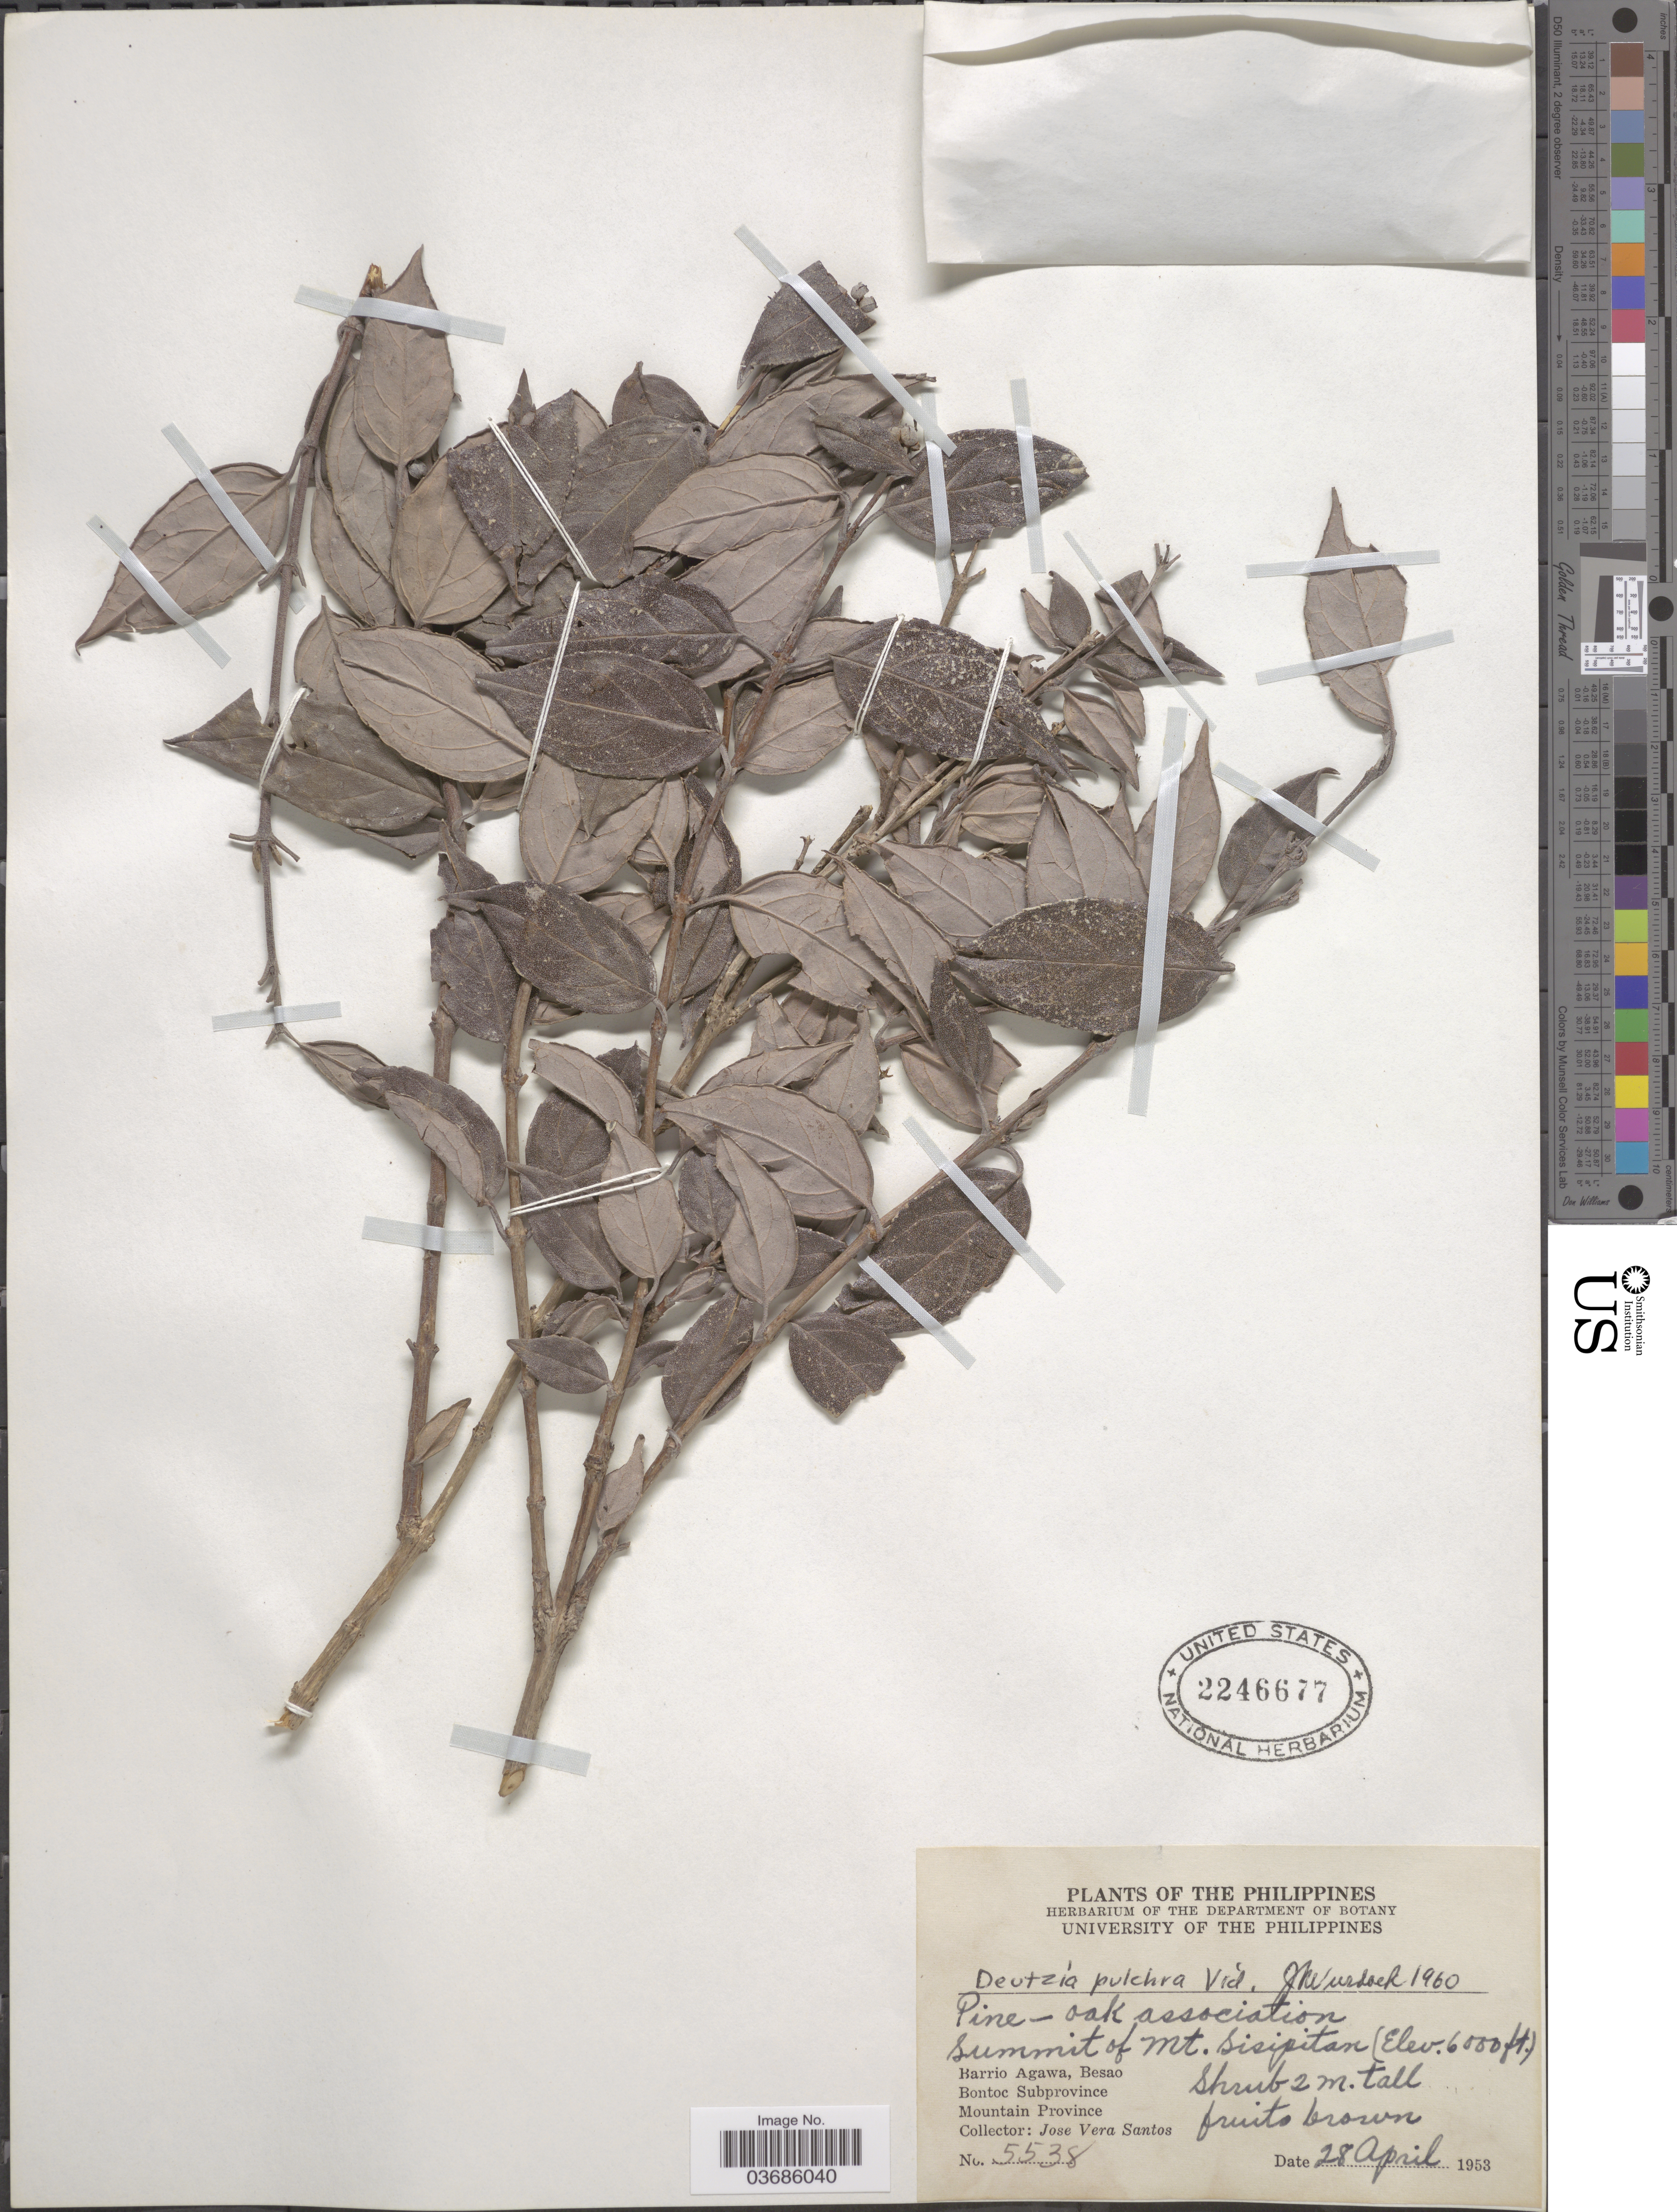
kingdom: Plantae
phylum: Tracheophyta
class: Magnoliopsida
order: Cornales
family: Hydrangeaceae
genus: Deutzia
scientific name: Deutzia pulchra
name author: Vidal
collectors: J. Vera Santos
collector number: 5538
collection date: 1953-04-28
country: Philippines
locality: Summit of Mt. Sisipitan. Barrio Agawa, Besao. Bontoc Subprovince. Mountain Province.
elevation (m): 1829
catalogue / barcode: US 2246677